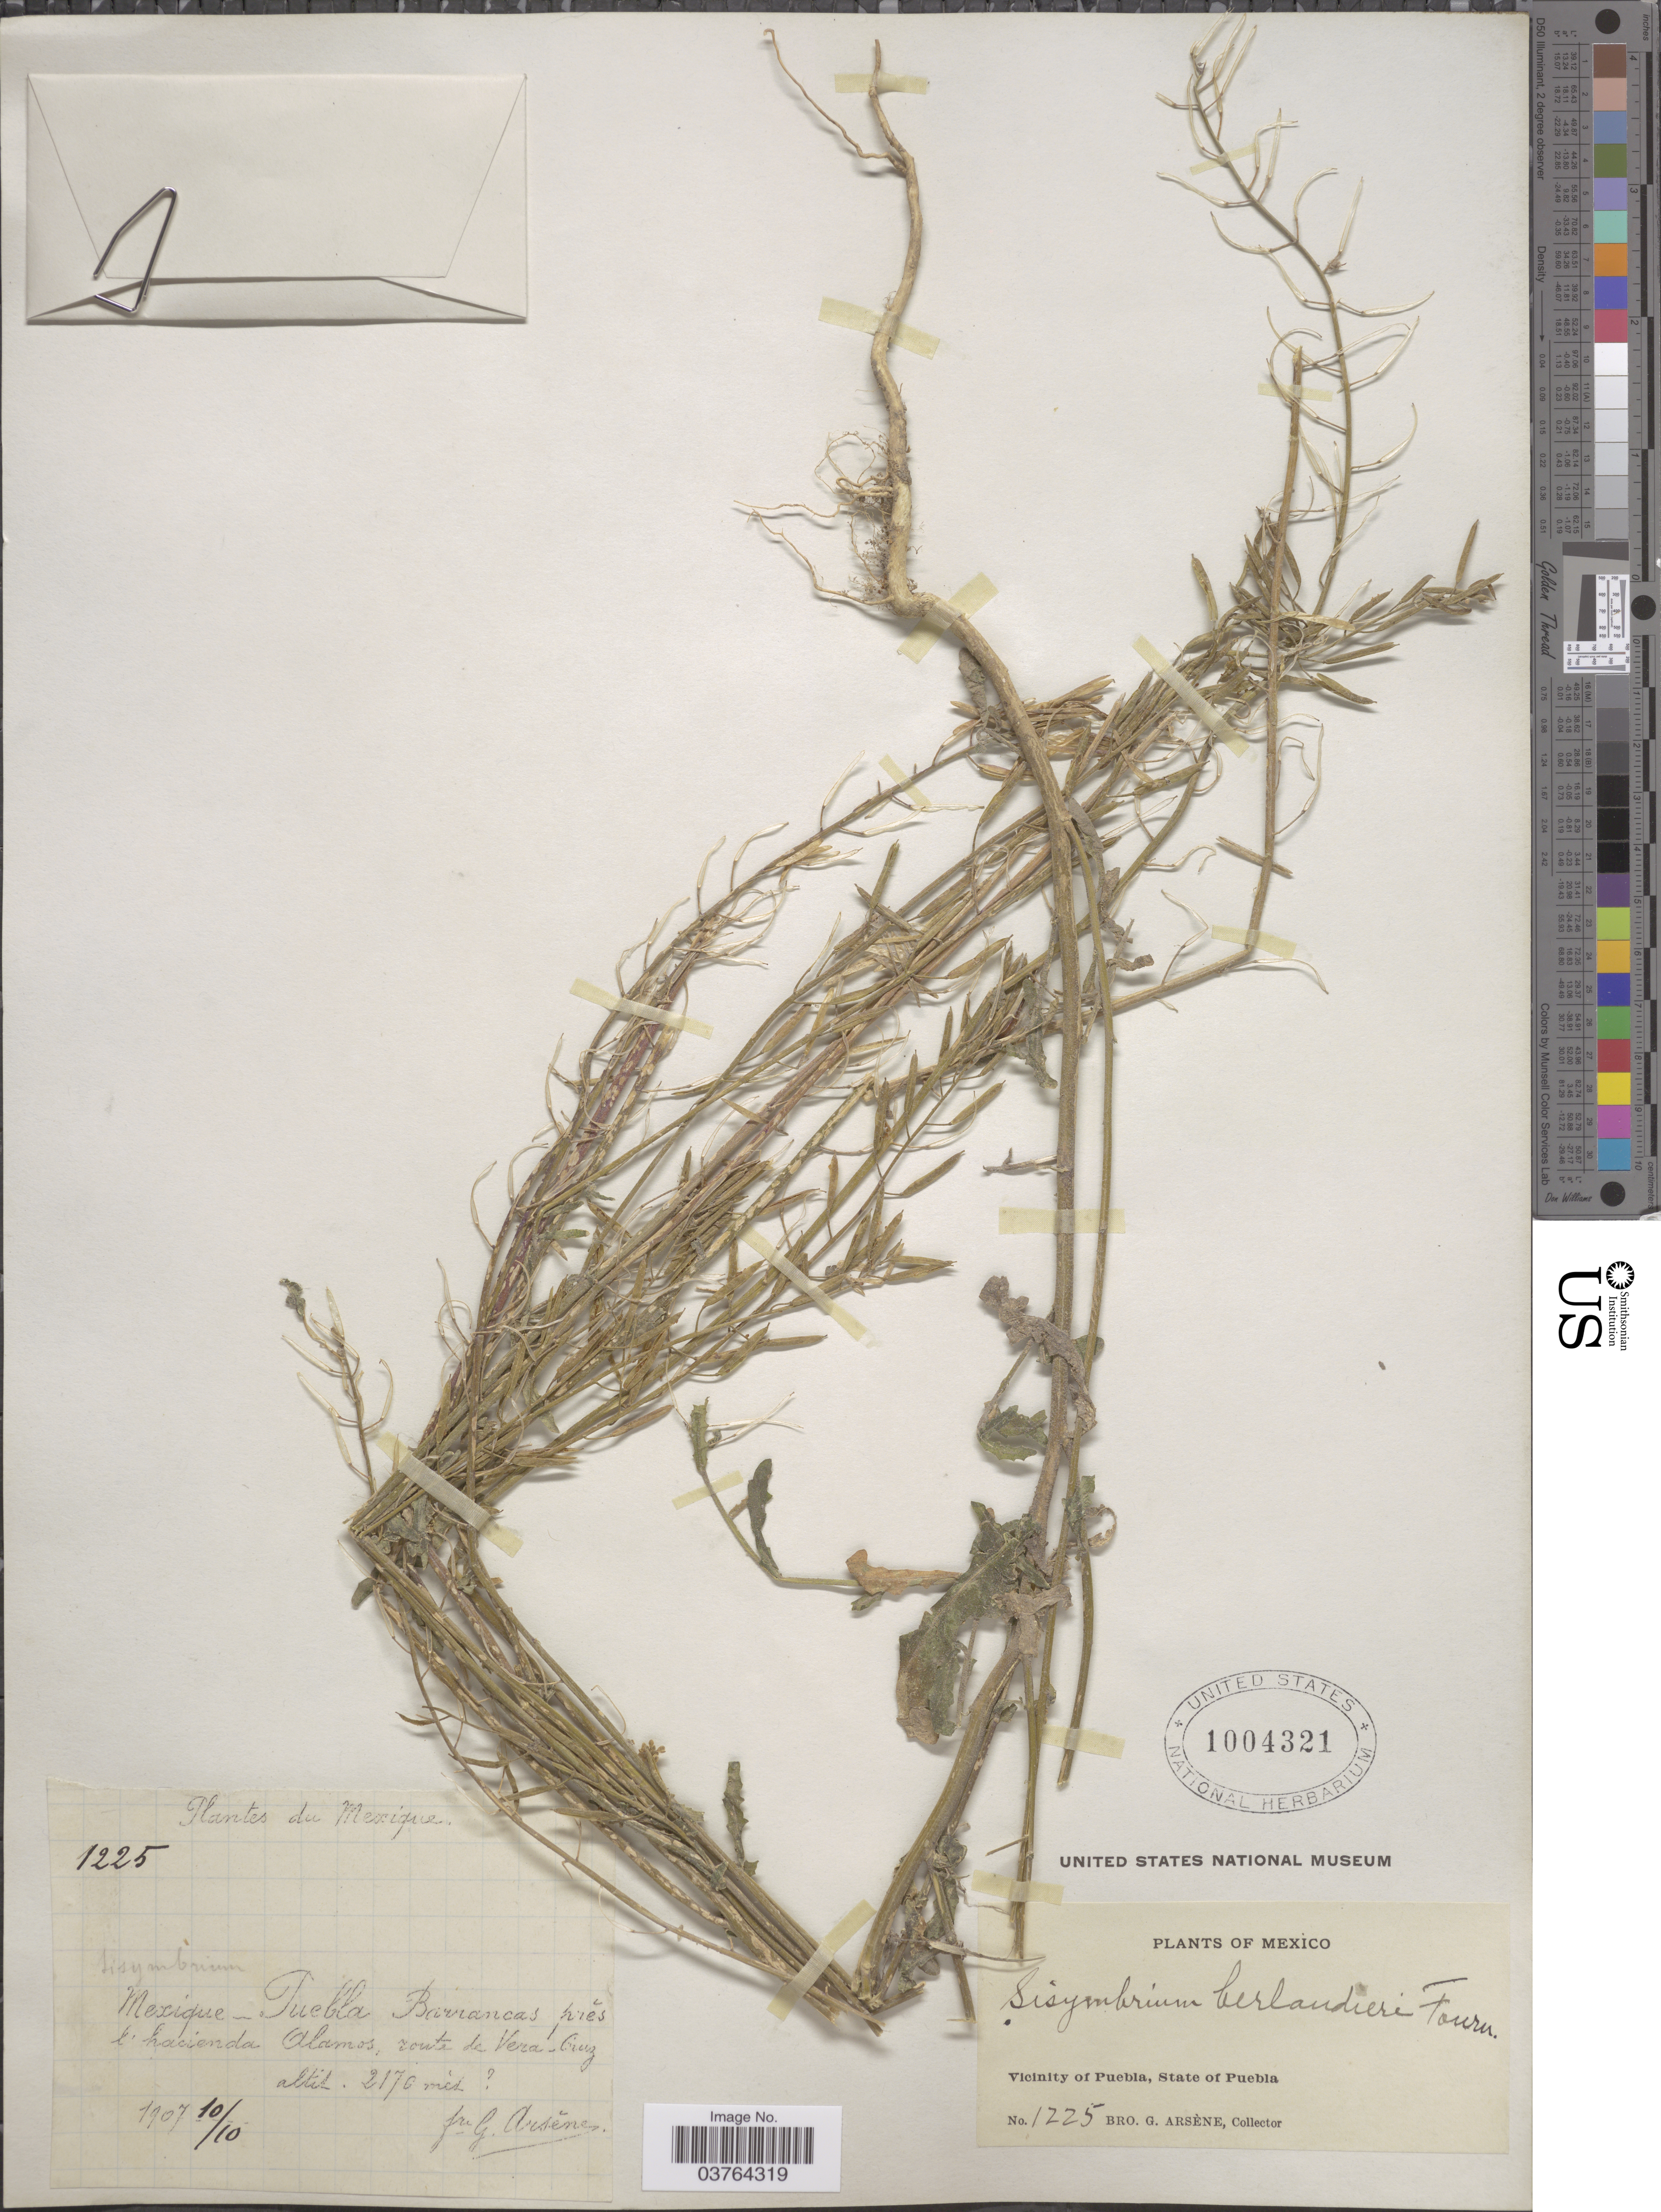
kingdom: Plantae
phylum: Tracheophyta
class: Magnoliopsida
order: Brassicales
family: Brassicaceae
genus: Halimolobos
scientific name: Halimolobos berlandieri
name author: O.E. Schulz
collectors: Bro. G. Arsène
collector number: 1225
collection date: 1907-10-10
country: Mexico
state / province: Puebla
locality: Vicinity of Puebla. Mexique - Puebla Barrancas prés l. hacienda Alamos, route de Vera-Cruz.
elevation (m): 2170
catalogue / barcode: US 1004321